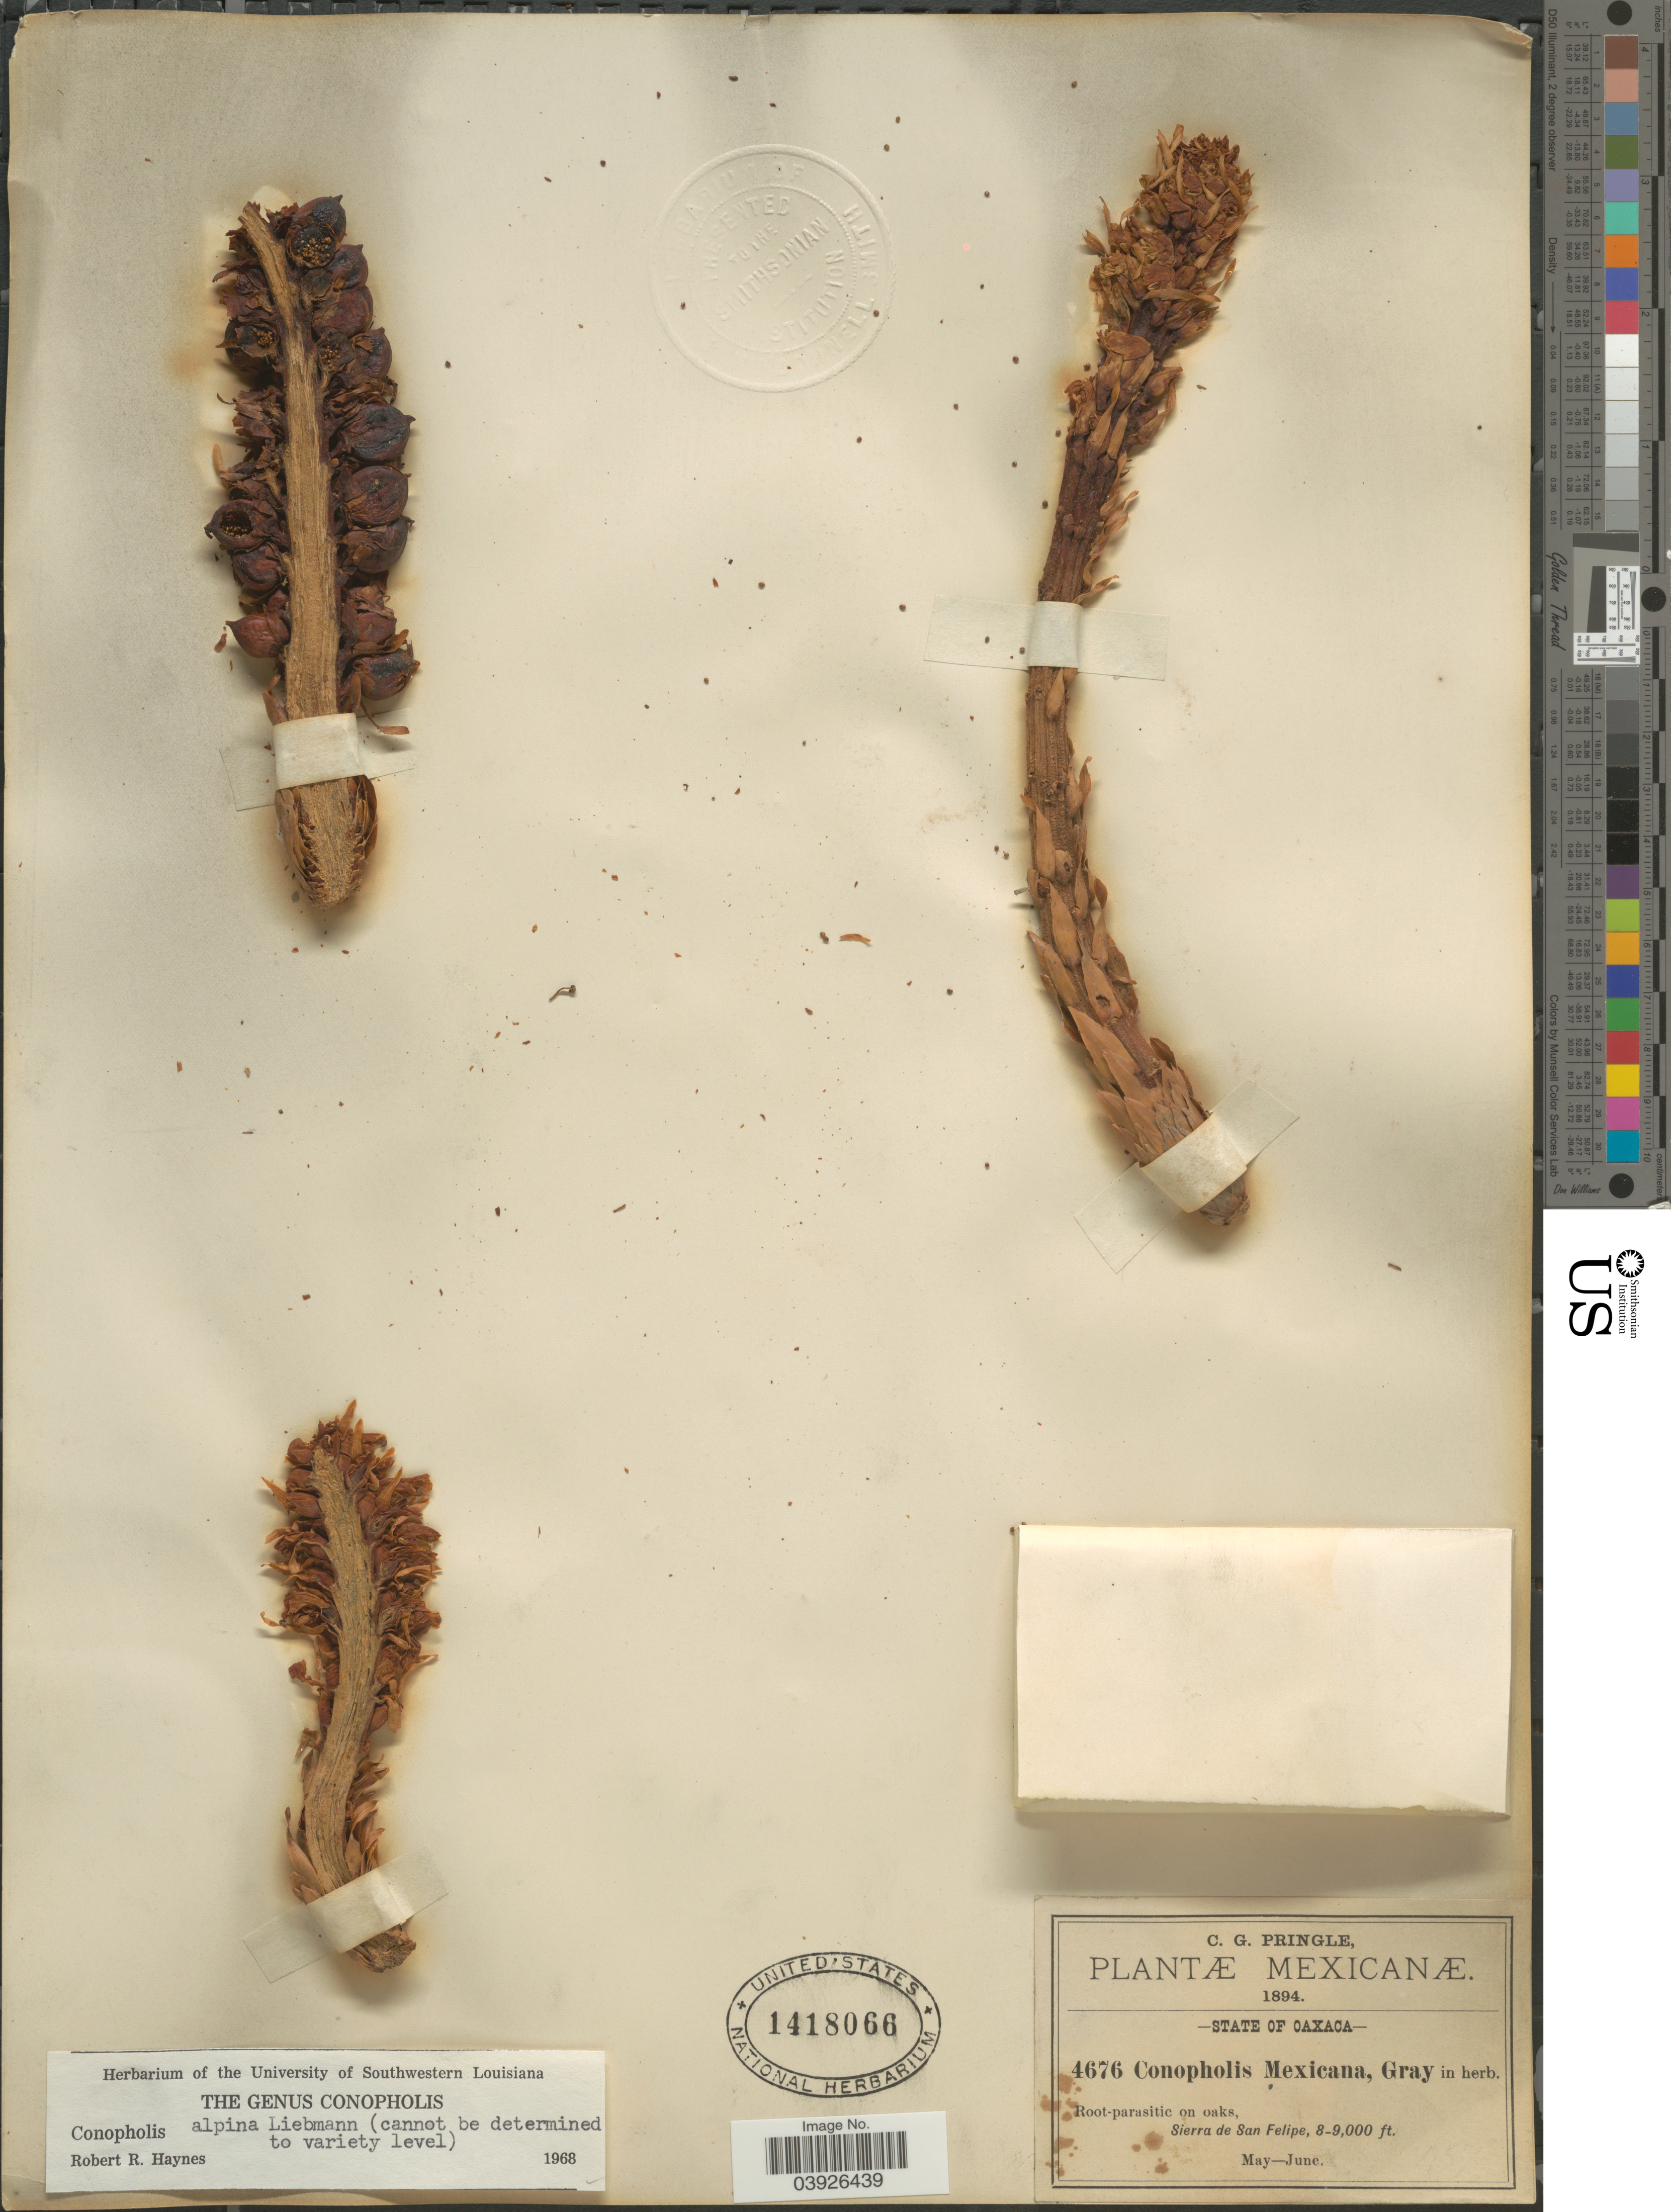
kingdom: Plantae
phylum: Tracheophyta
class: Magnoliopsida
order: Lamiales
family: Orobanchaceae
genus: Conopholis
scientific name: Conopholis alpina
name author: Liebm.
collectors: C. G. Pringle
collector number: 4676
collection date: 1894-05/1894-06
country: Mexico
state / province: Oaxaca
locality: Sierra de San Felipe.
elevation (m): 2438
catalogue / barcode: US 1418066